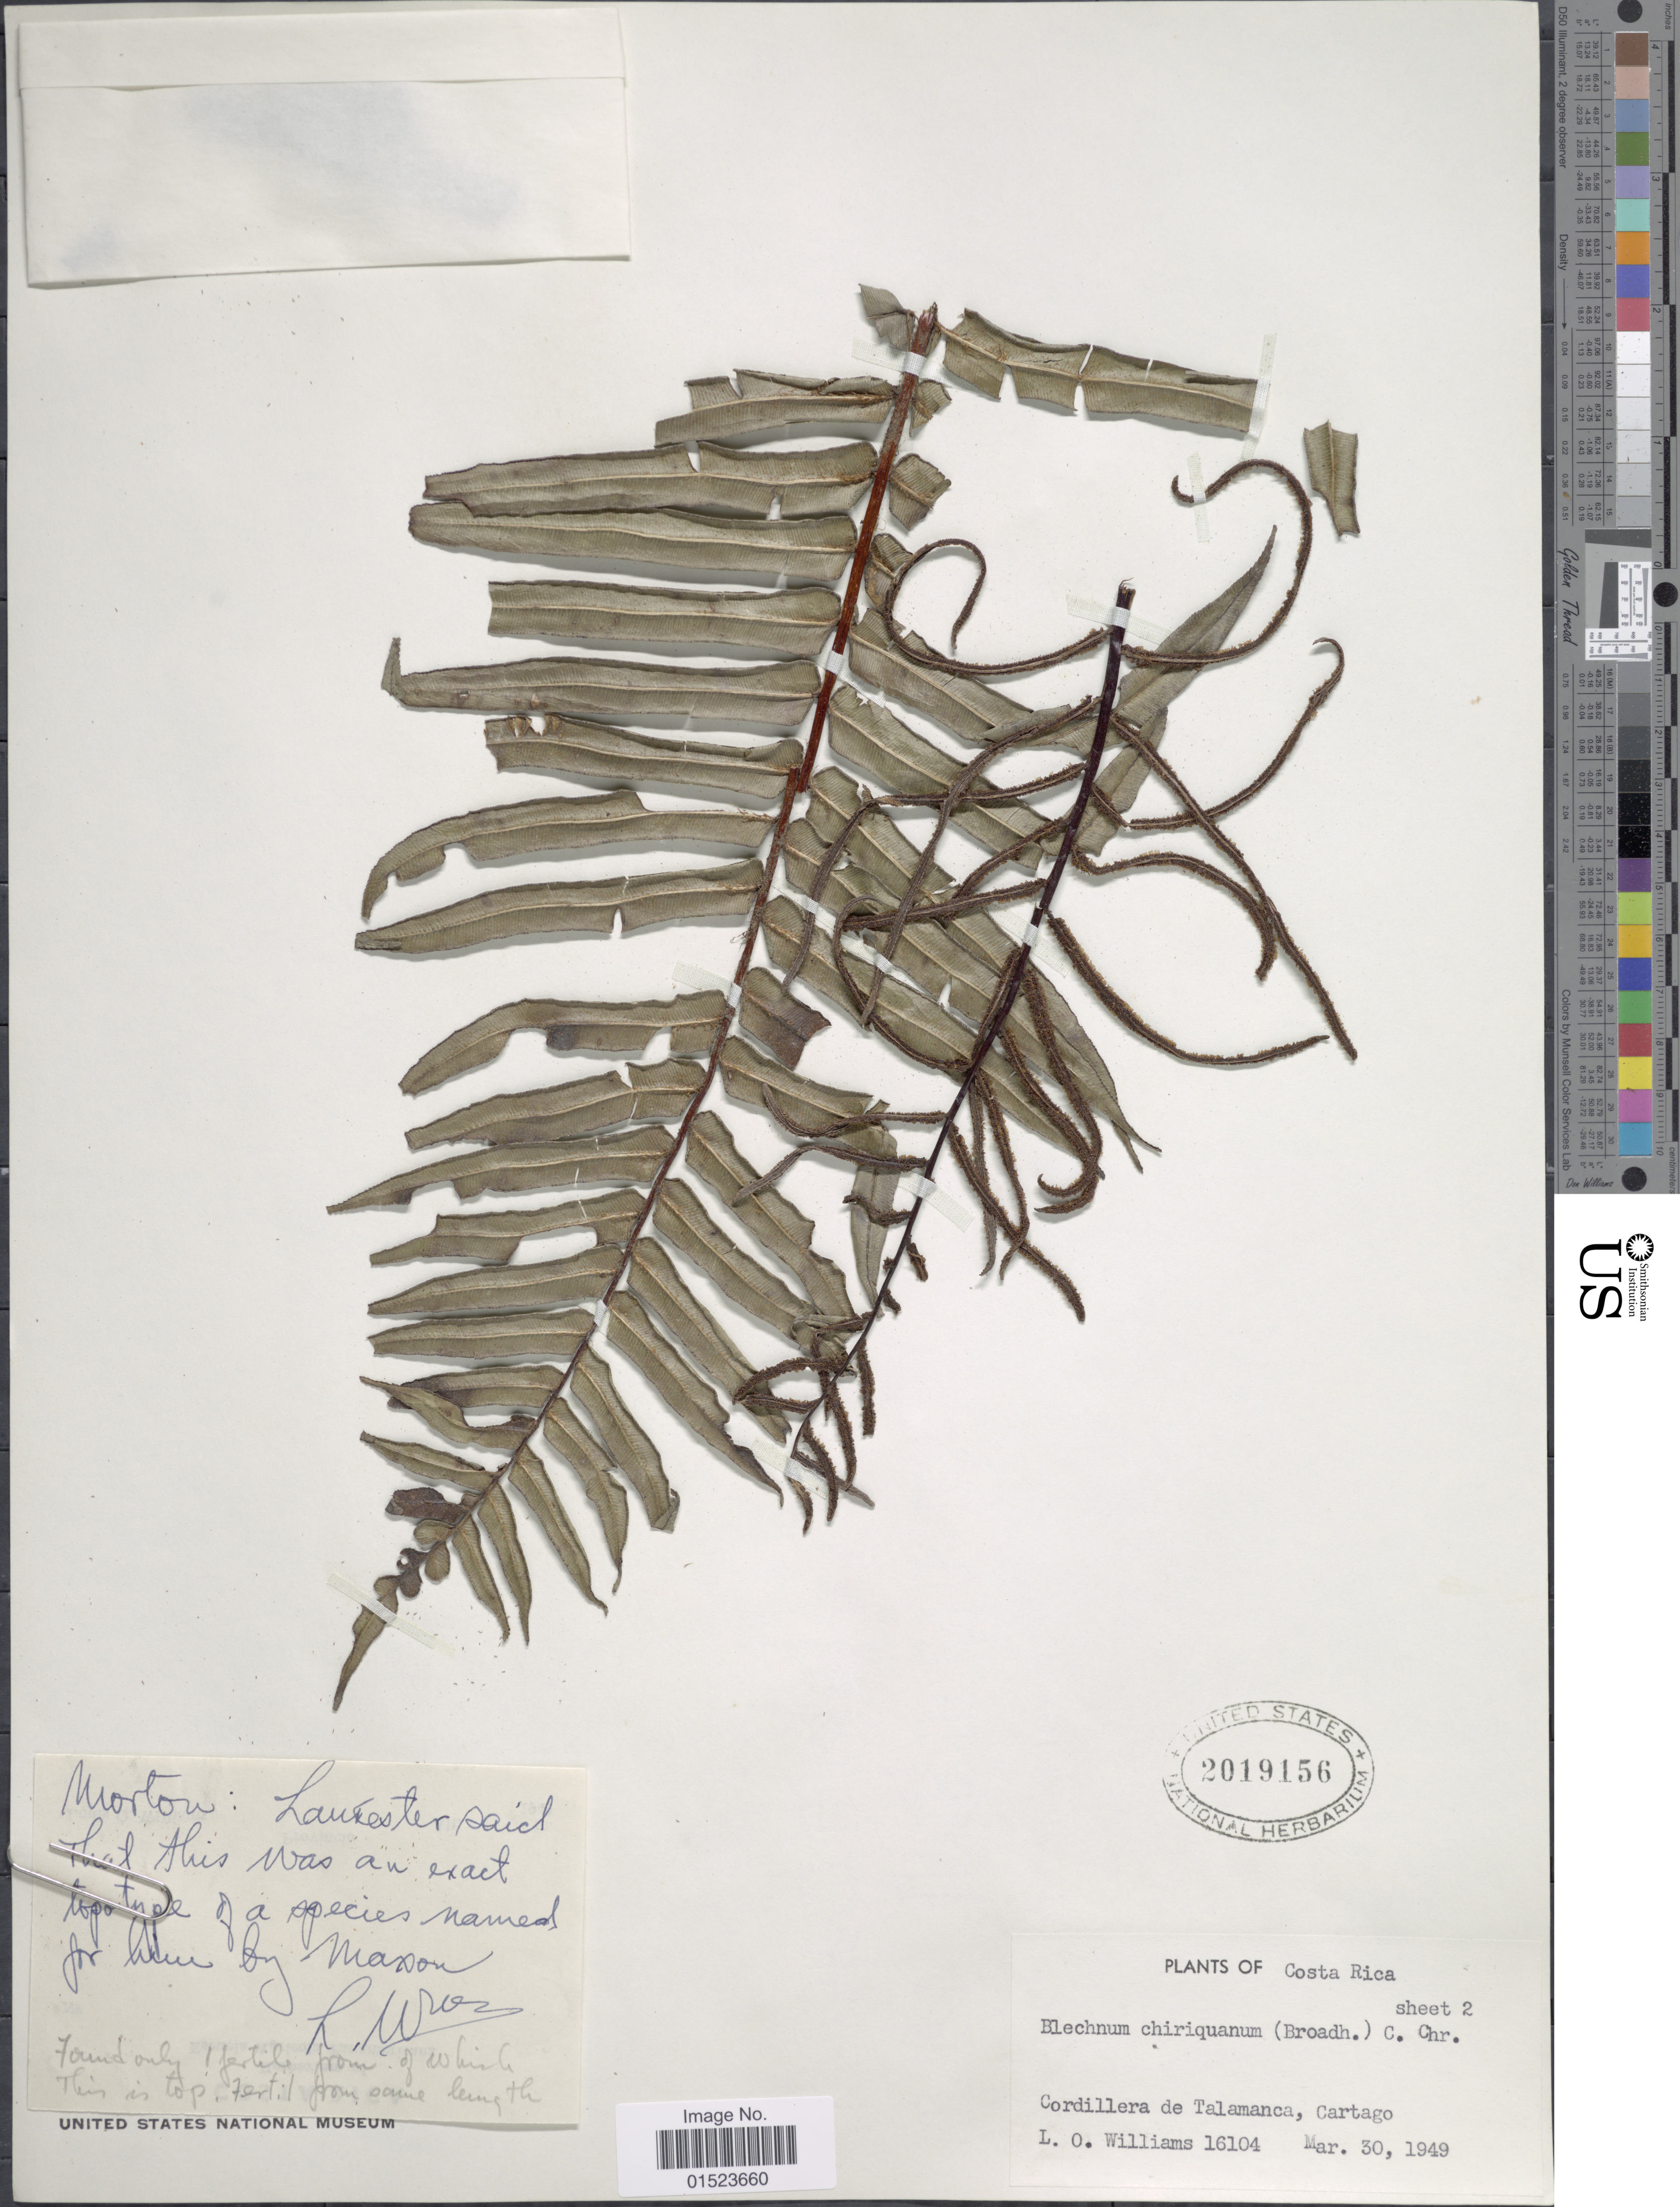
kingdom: Plantae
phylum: Tracheophyta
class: Polypodiopsida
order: Polypodiales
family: Blechnaceae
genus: Blechnum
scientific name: Blechnum chiriquanum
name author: (Broadh.) C. Chr.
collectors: L. O. Williams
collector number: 16104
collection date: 1949-03-30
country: Costa Rica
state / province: Cartago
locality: Cordillera de Talamanca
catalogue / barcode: US 2019156